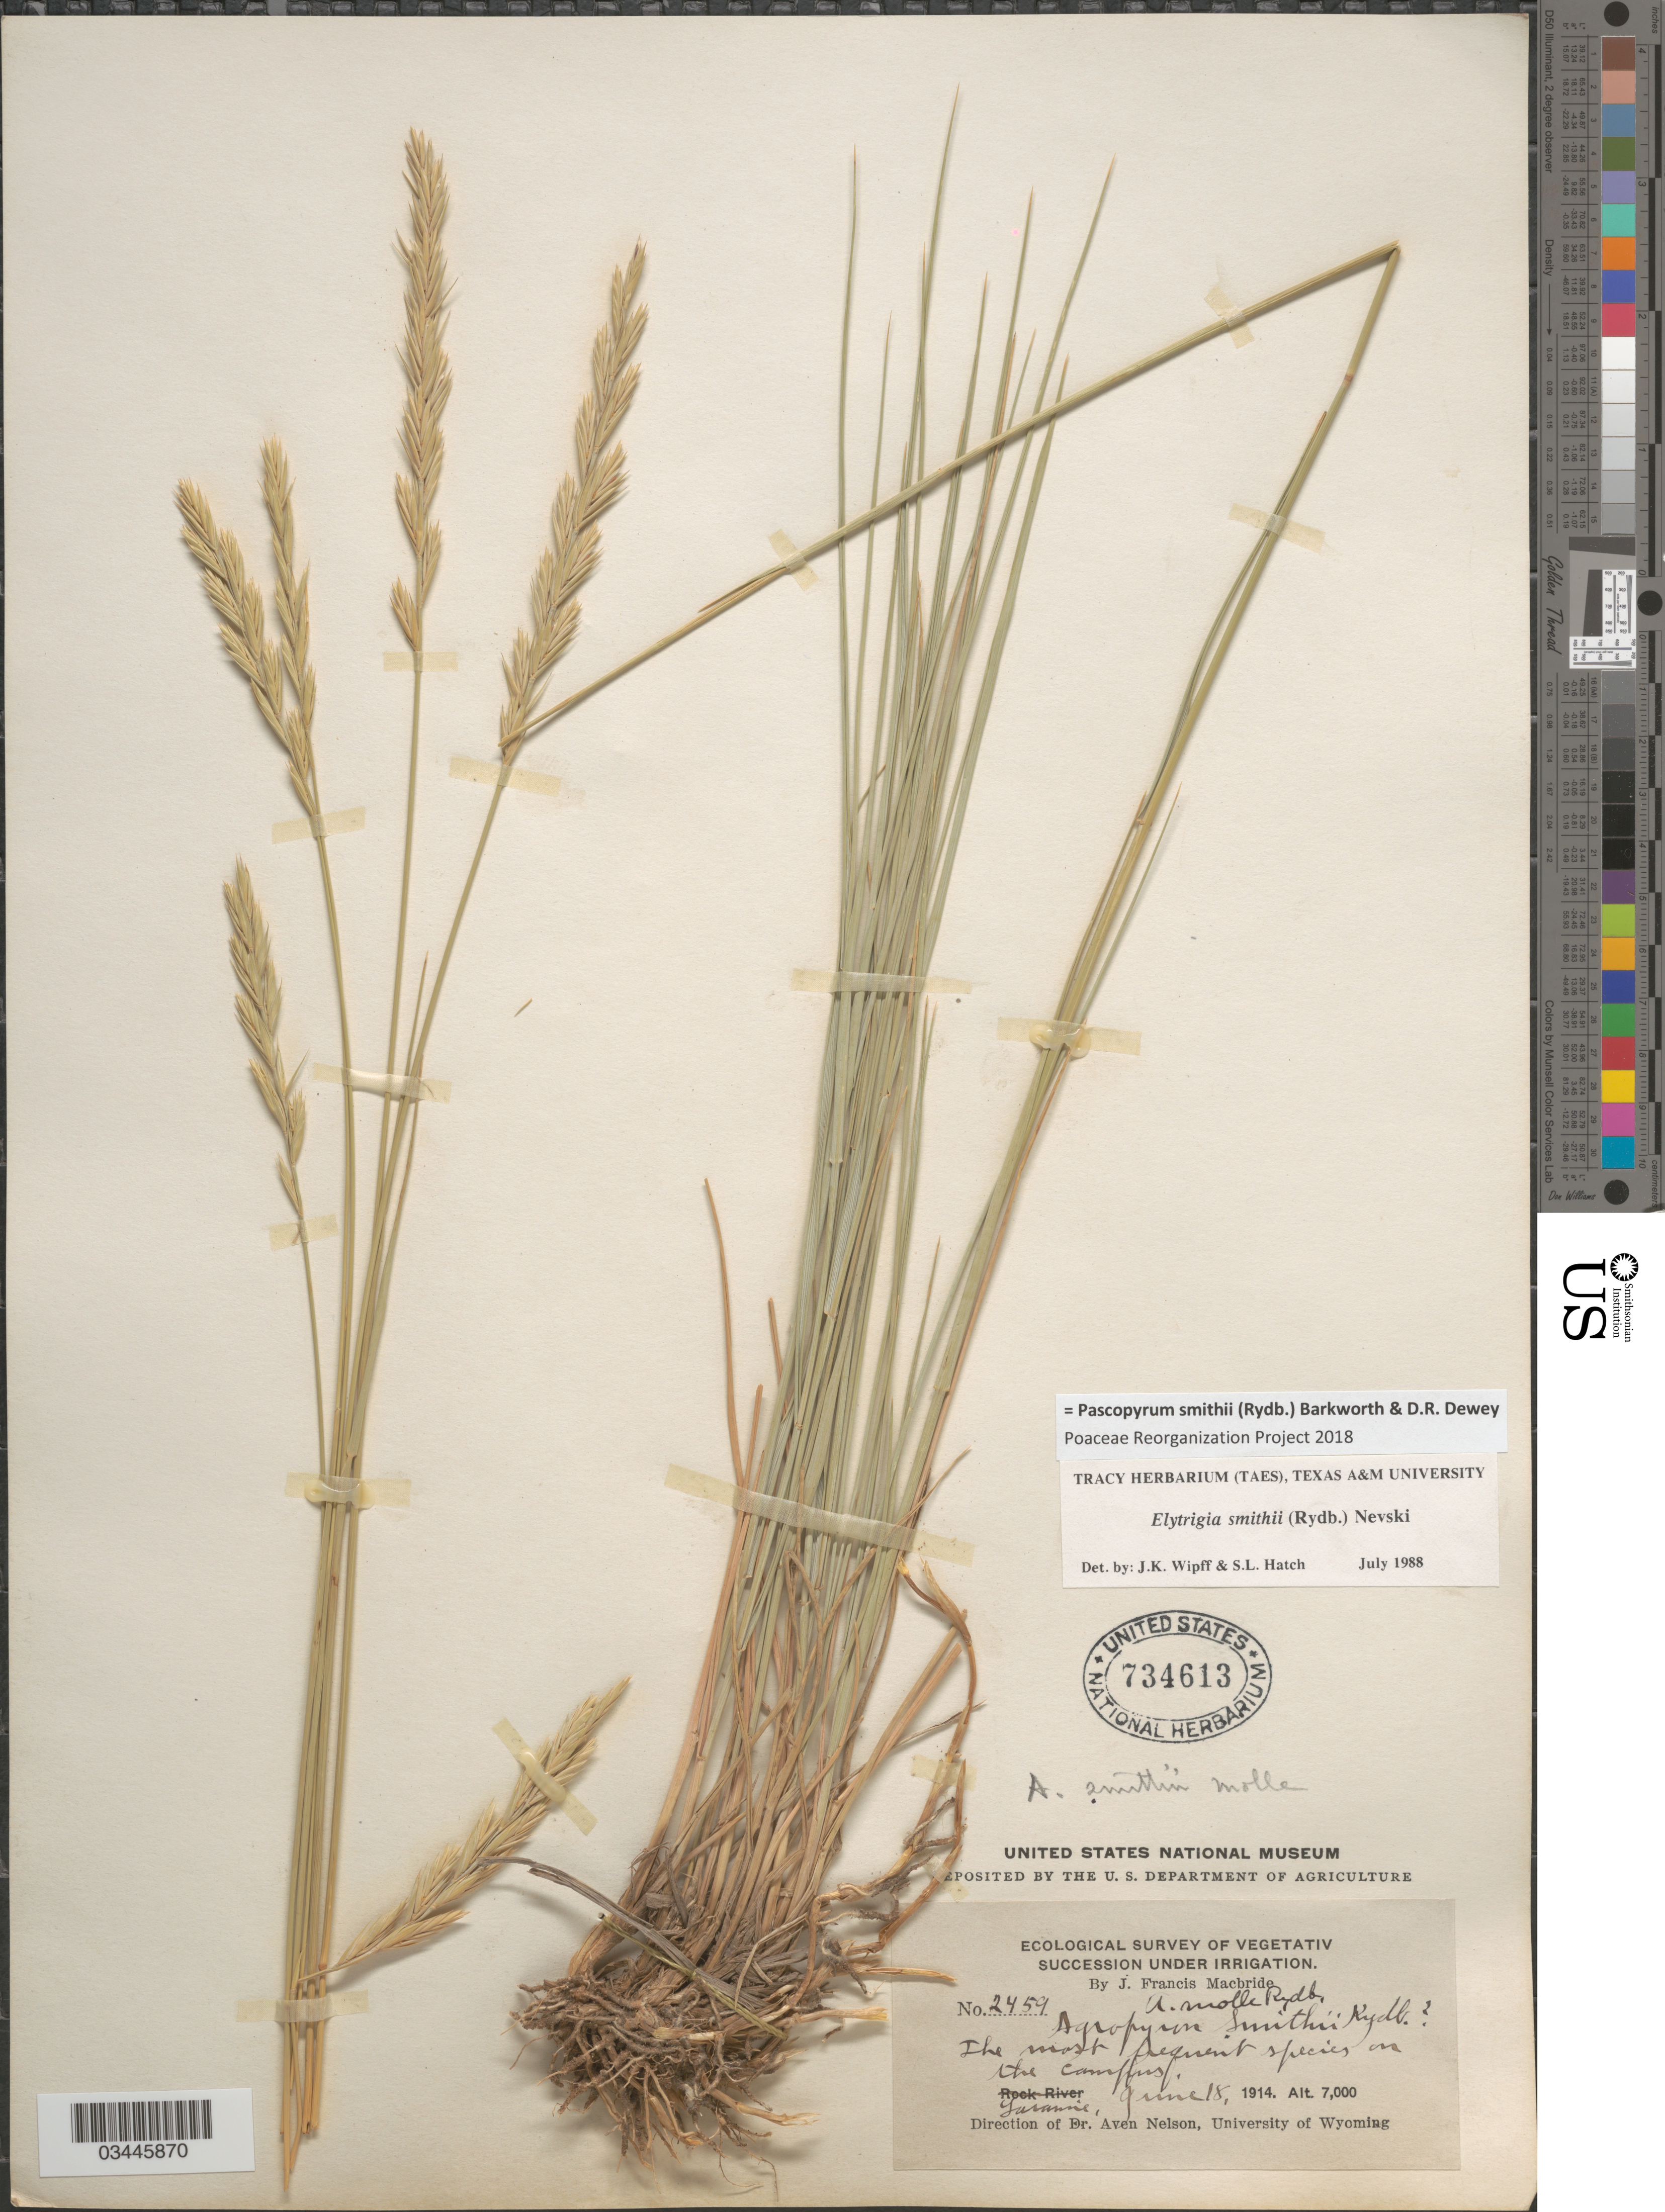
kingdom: Plantae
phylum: Tracheophyta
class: Liliopsida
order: Poales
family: Poaceae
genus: Pascopyrum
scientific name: Pascopyrum smithii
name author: (Rydb.) Barkworth & Dewey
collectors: J. F. Macbride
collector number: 2459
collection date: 1914-06-18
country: United States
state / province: Wyoming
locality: Ecological Survey of Vegetativ Succession Under Irrigation. The most frequent species on the campus. Laramie.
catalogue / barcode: US 734613